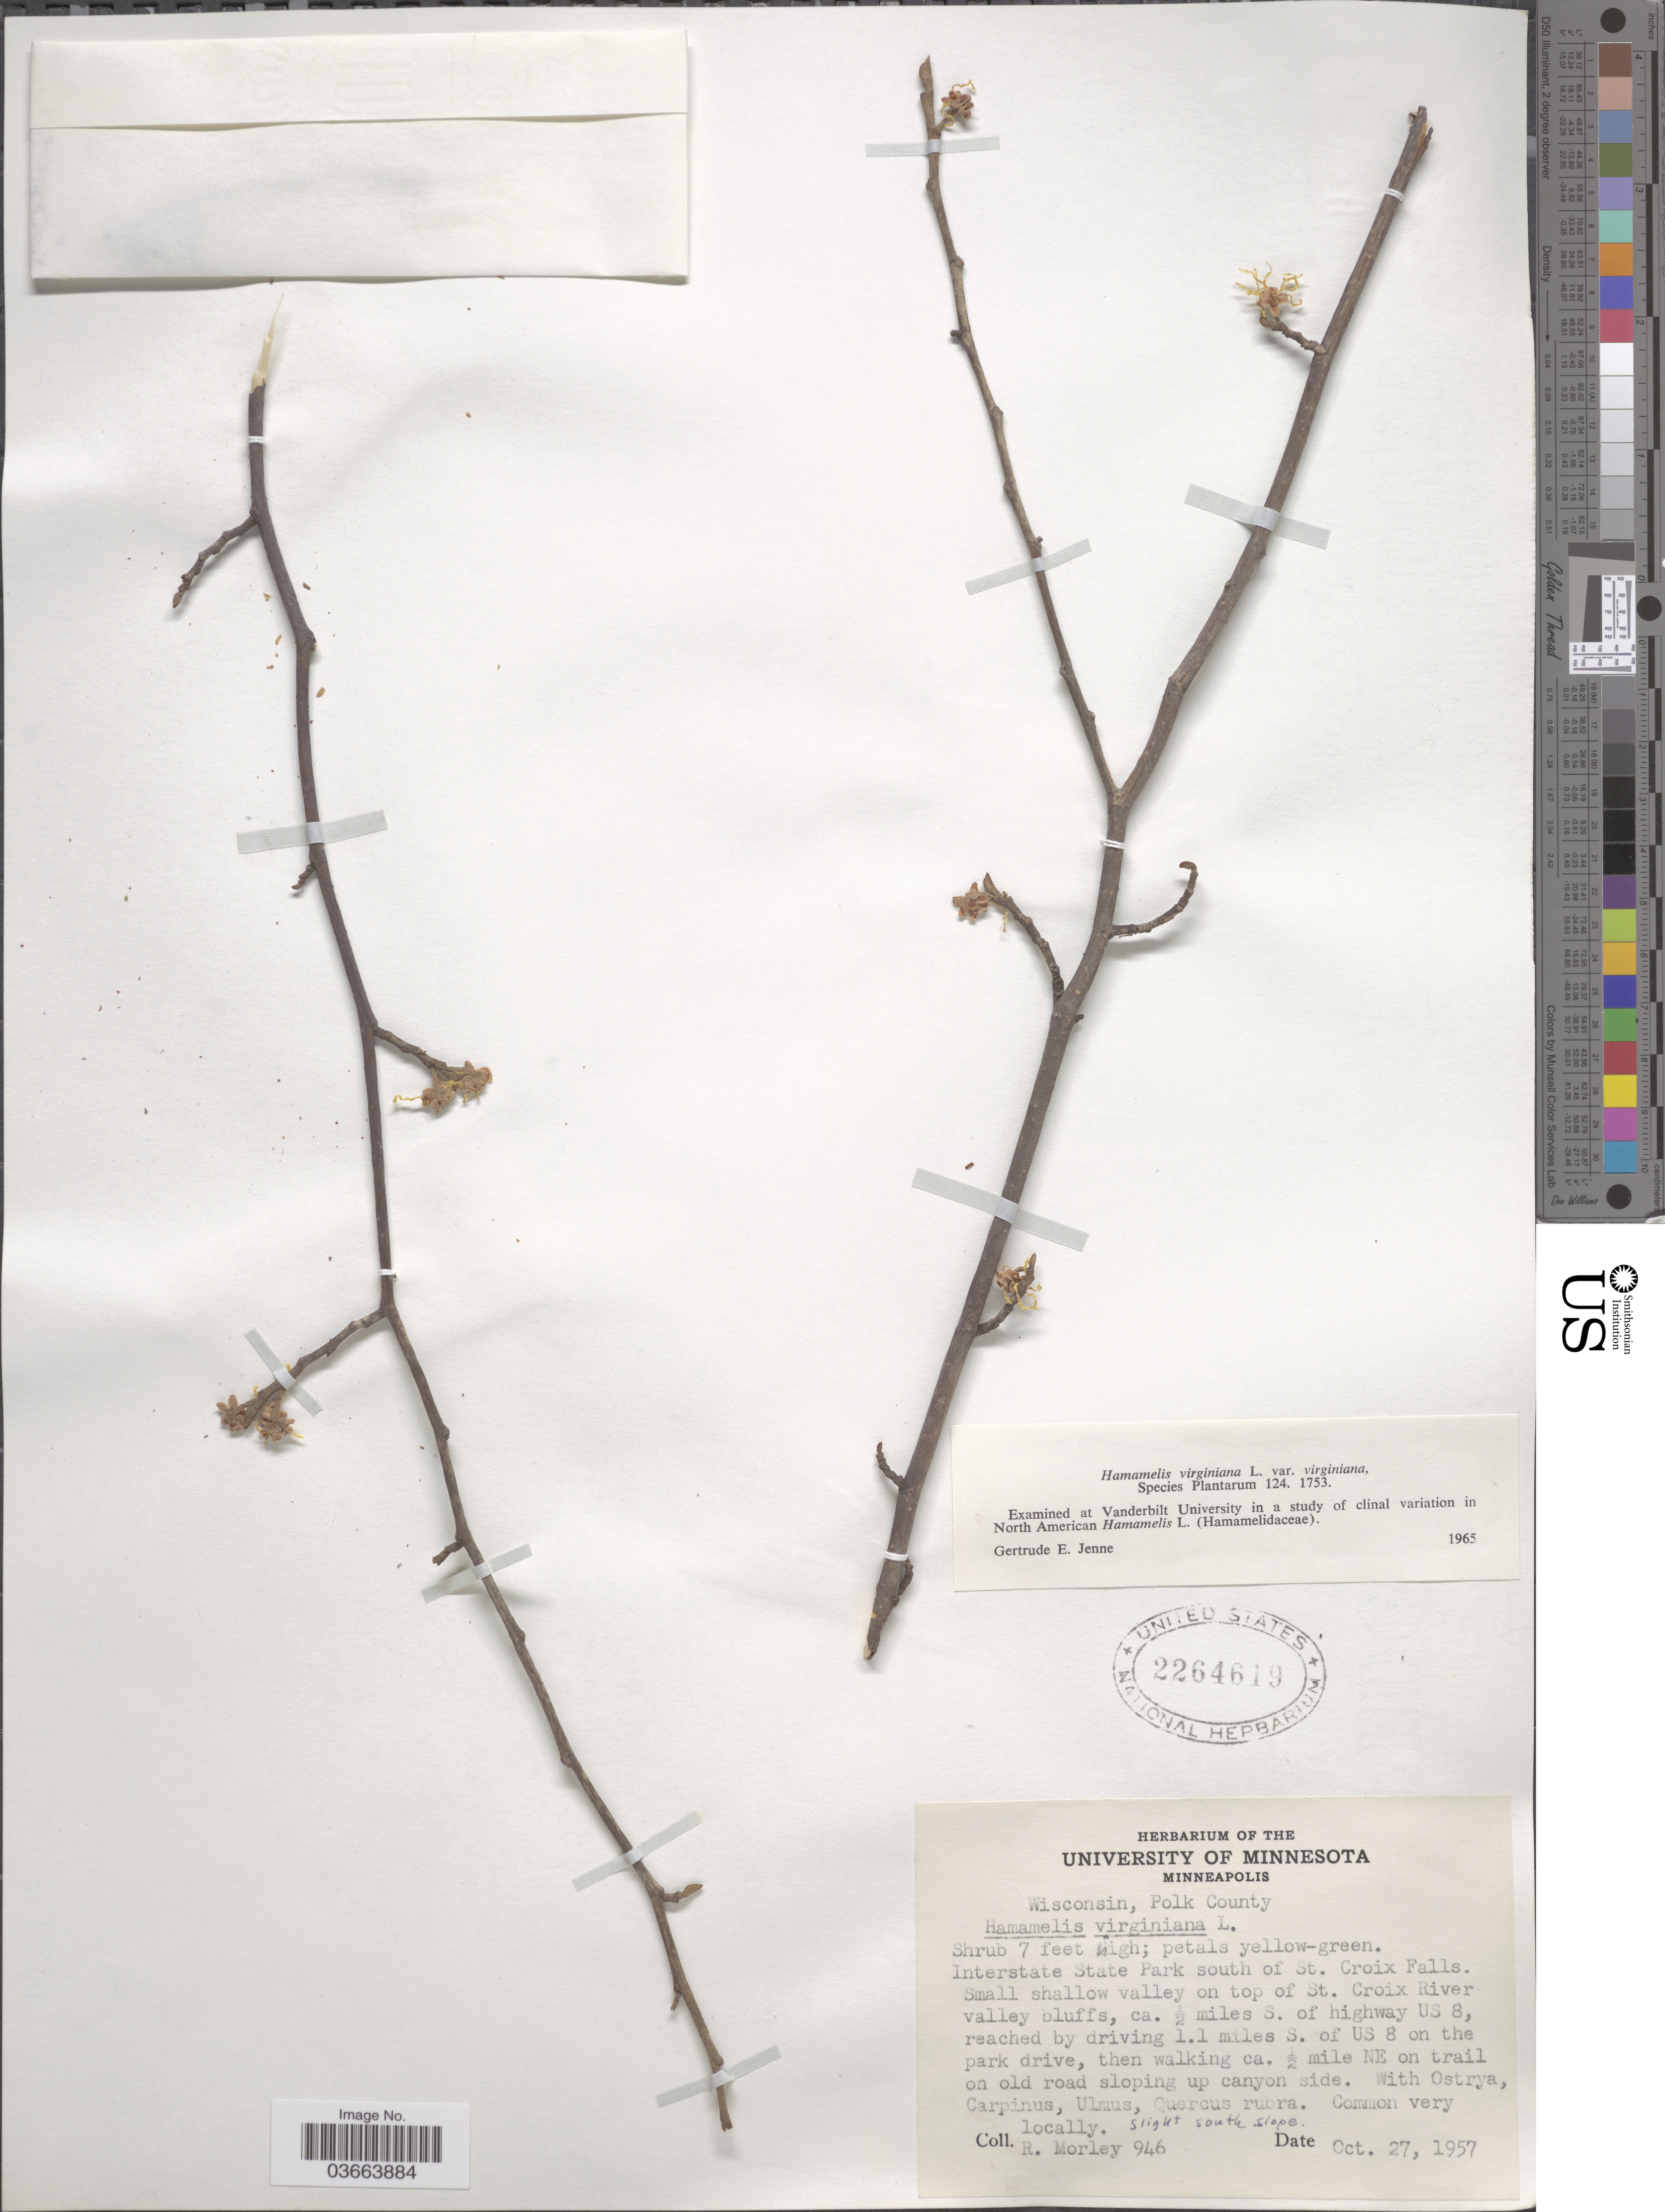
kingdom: Plantae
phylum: Tracheophyta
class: Magnoliopsida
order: Saxifragales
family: Hamamelidaceae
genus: Hamamelis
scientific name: Hamamelis virginiana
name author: L.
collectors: R. Morley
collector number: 946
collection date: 1957-10-27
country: United States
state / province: Wisconsin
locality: Polk County. Interstate Park south of St. Croix Falls. Small shallow valley on top of St. Croix River valley bluffs , ca. ½ miles S. of highway US 8, reached by driving 1.1 miles S. of US 8 on the park drive, then walking ca. ½ mile NE on trail on old road sloping up canyon side.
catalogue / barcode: US 2264619